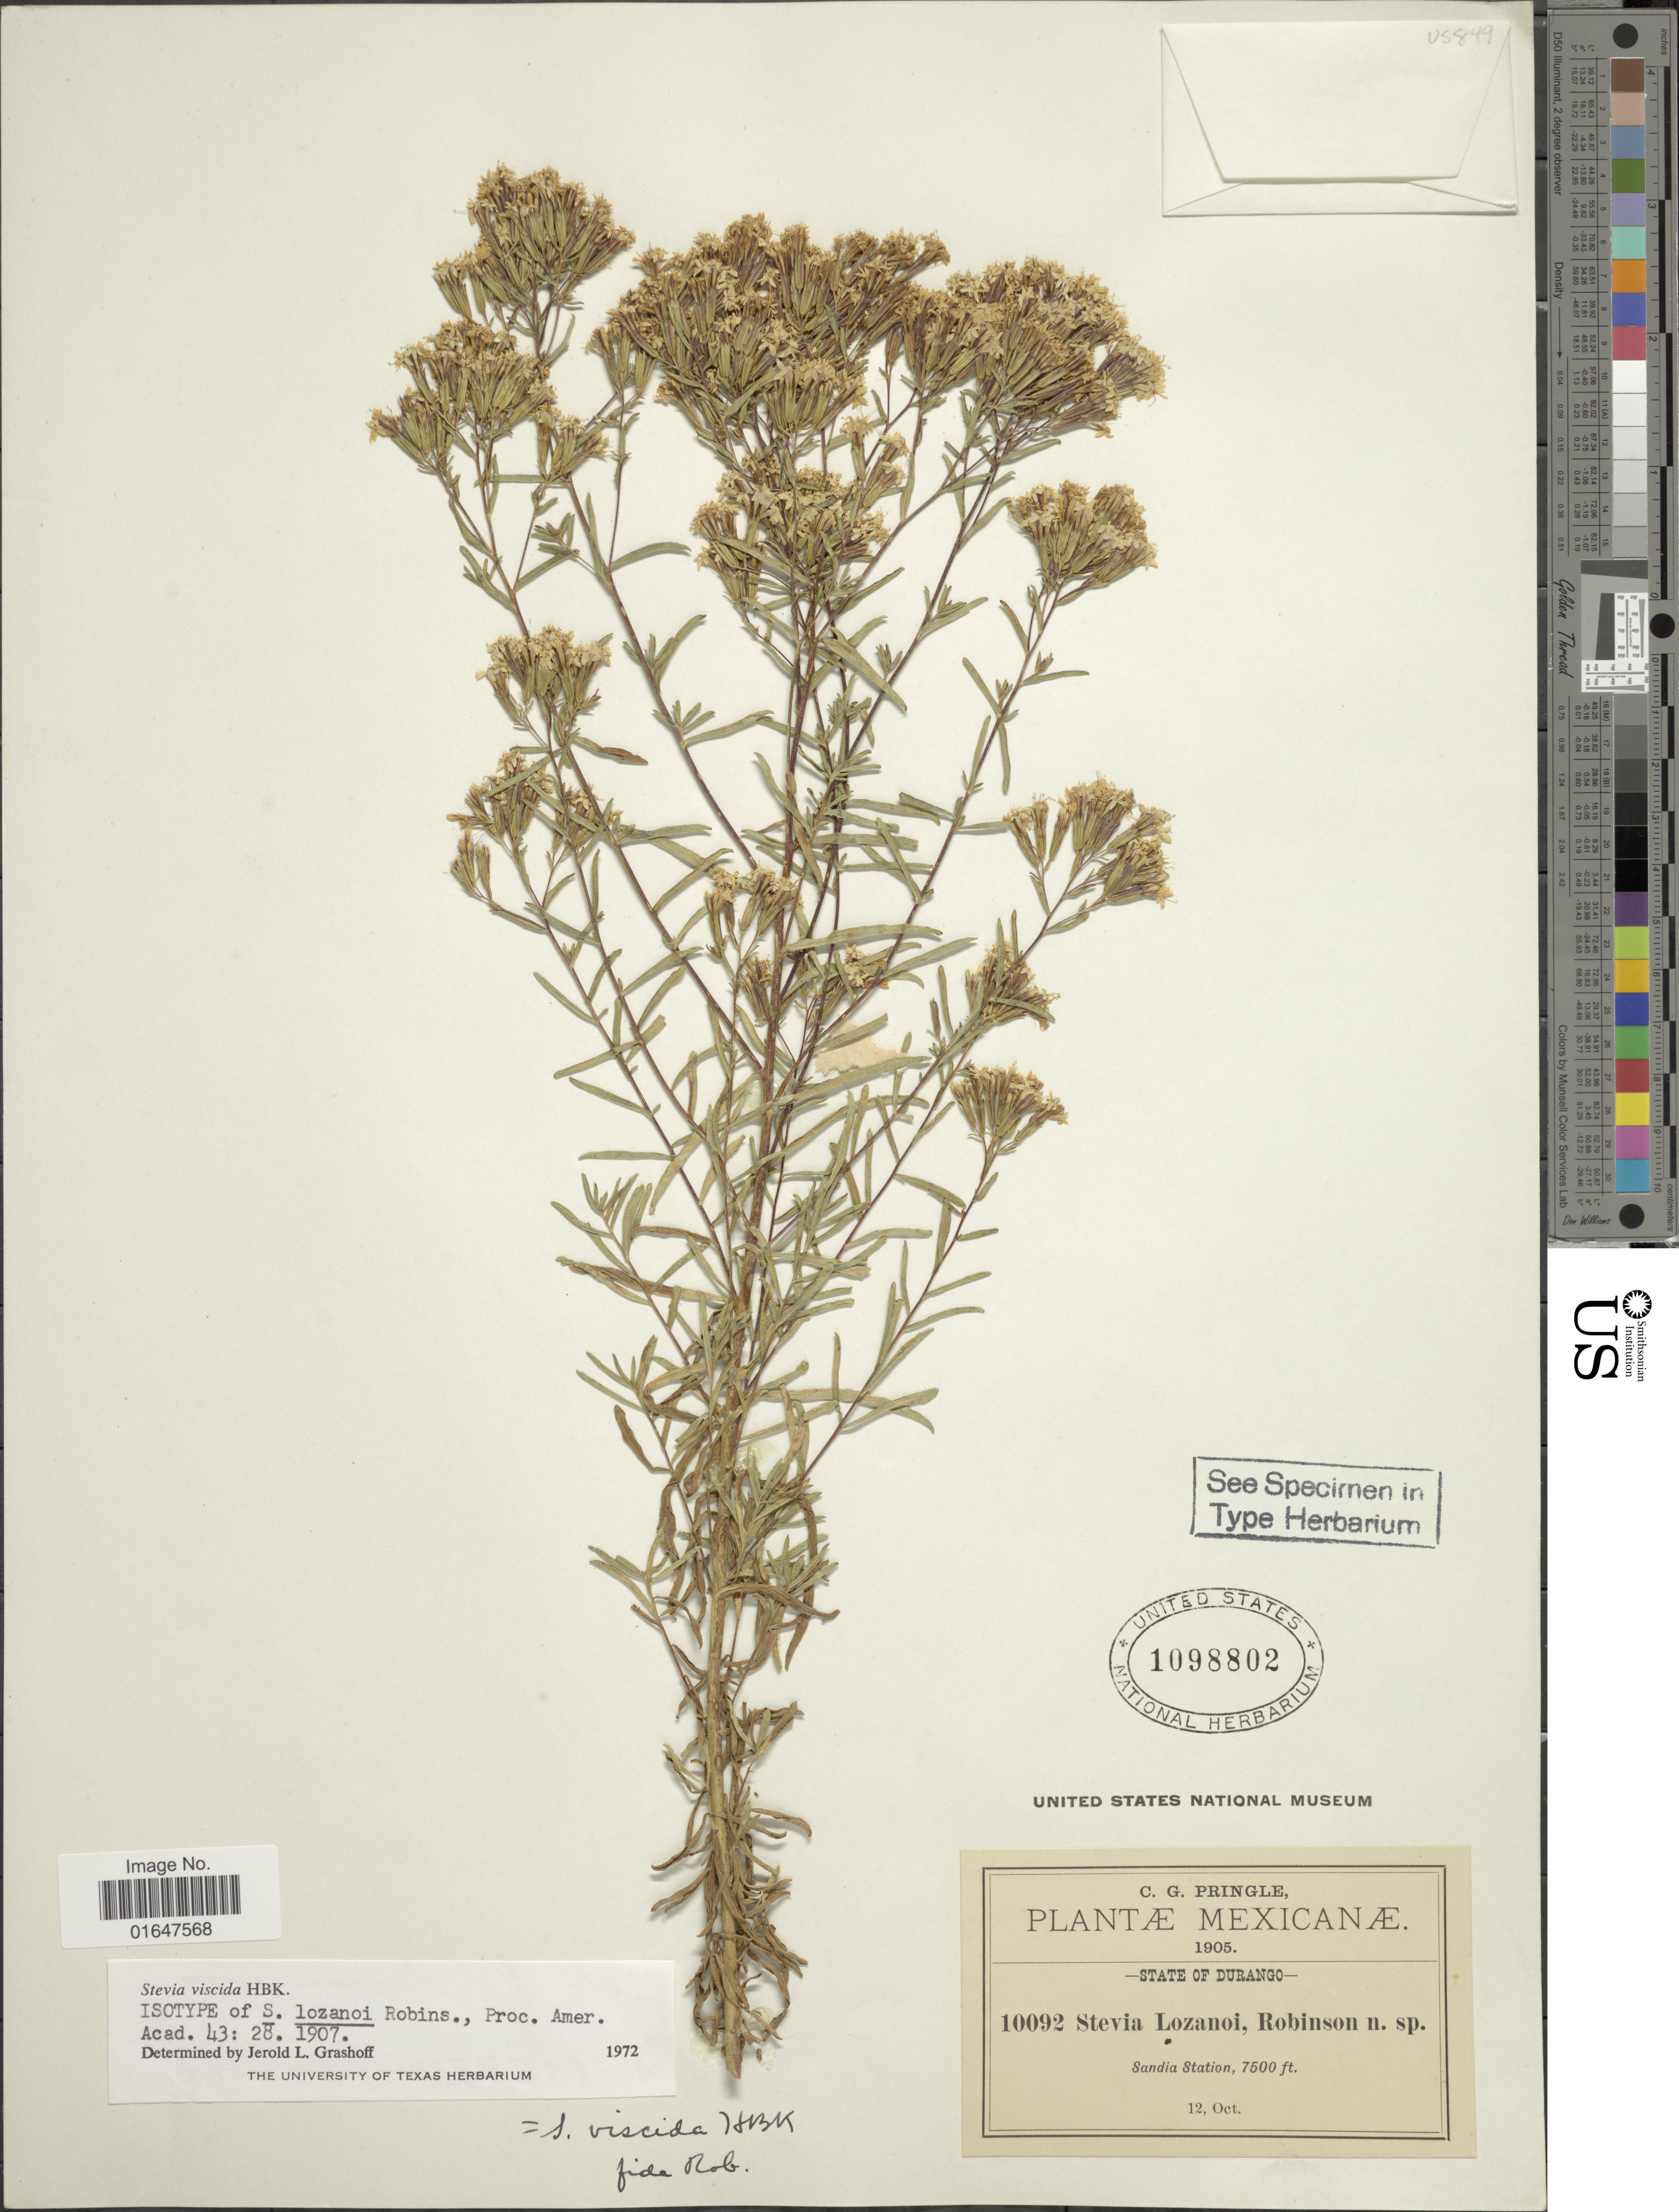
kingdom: Plantae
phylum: Tracheophyta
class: Magnoliopsida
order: Asterales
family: Asteraceae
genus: Stevia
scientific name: Stevia viscida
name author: Kunth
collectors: C. G. Pringle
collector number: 10092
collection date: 1905-10-12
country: Mexico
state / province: Durango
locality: Mexicanae, Sandia Station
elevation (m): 2286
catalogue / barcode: US 1098802